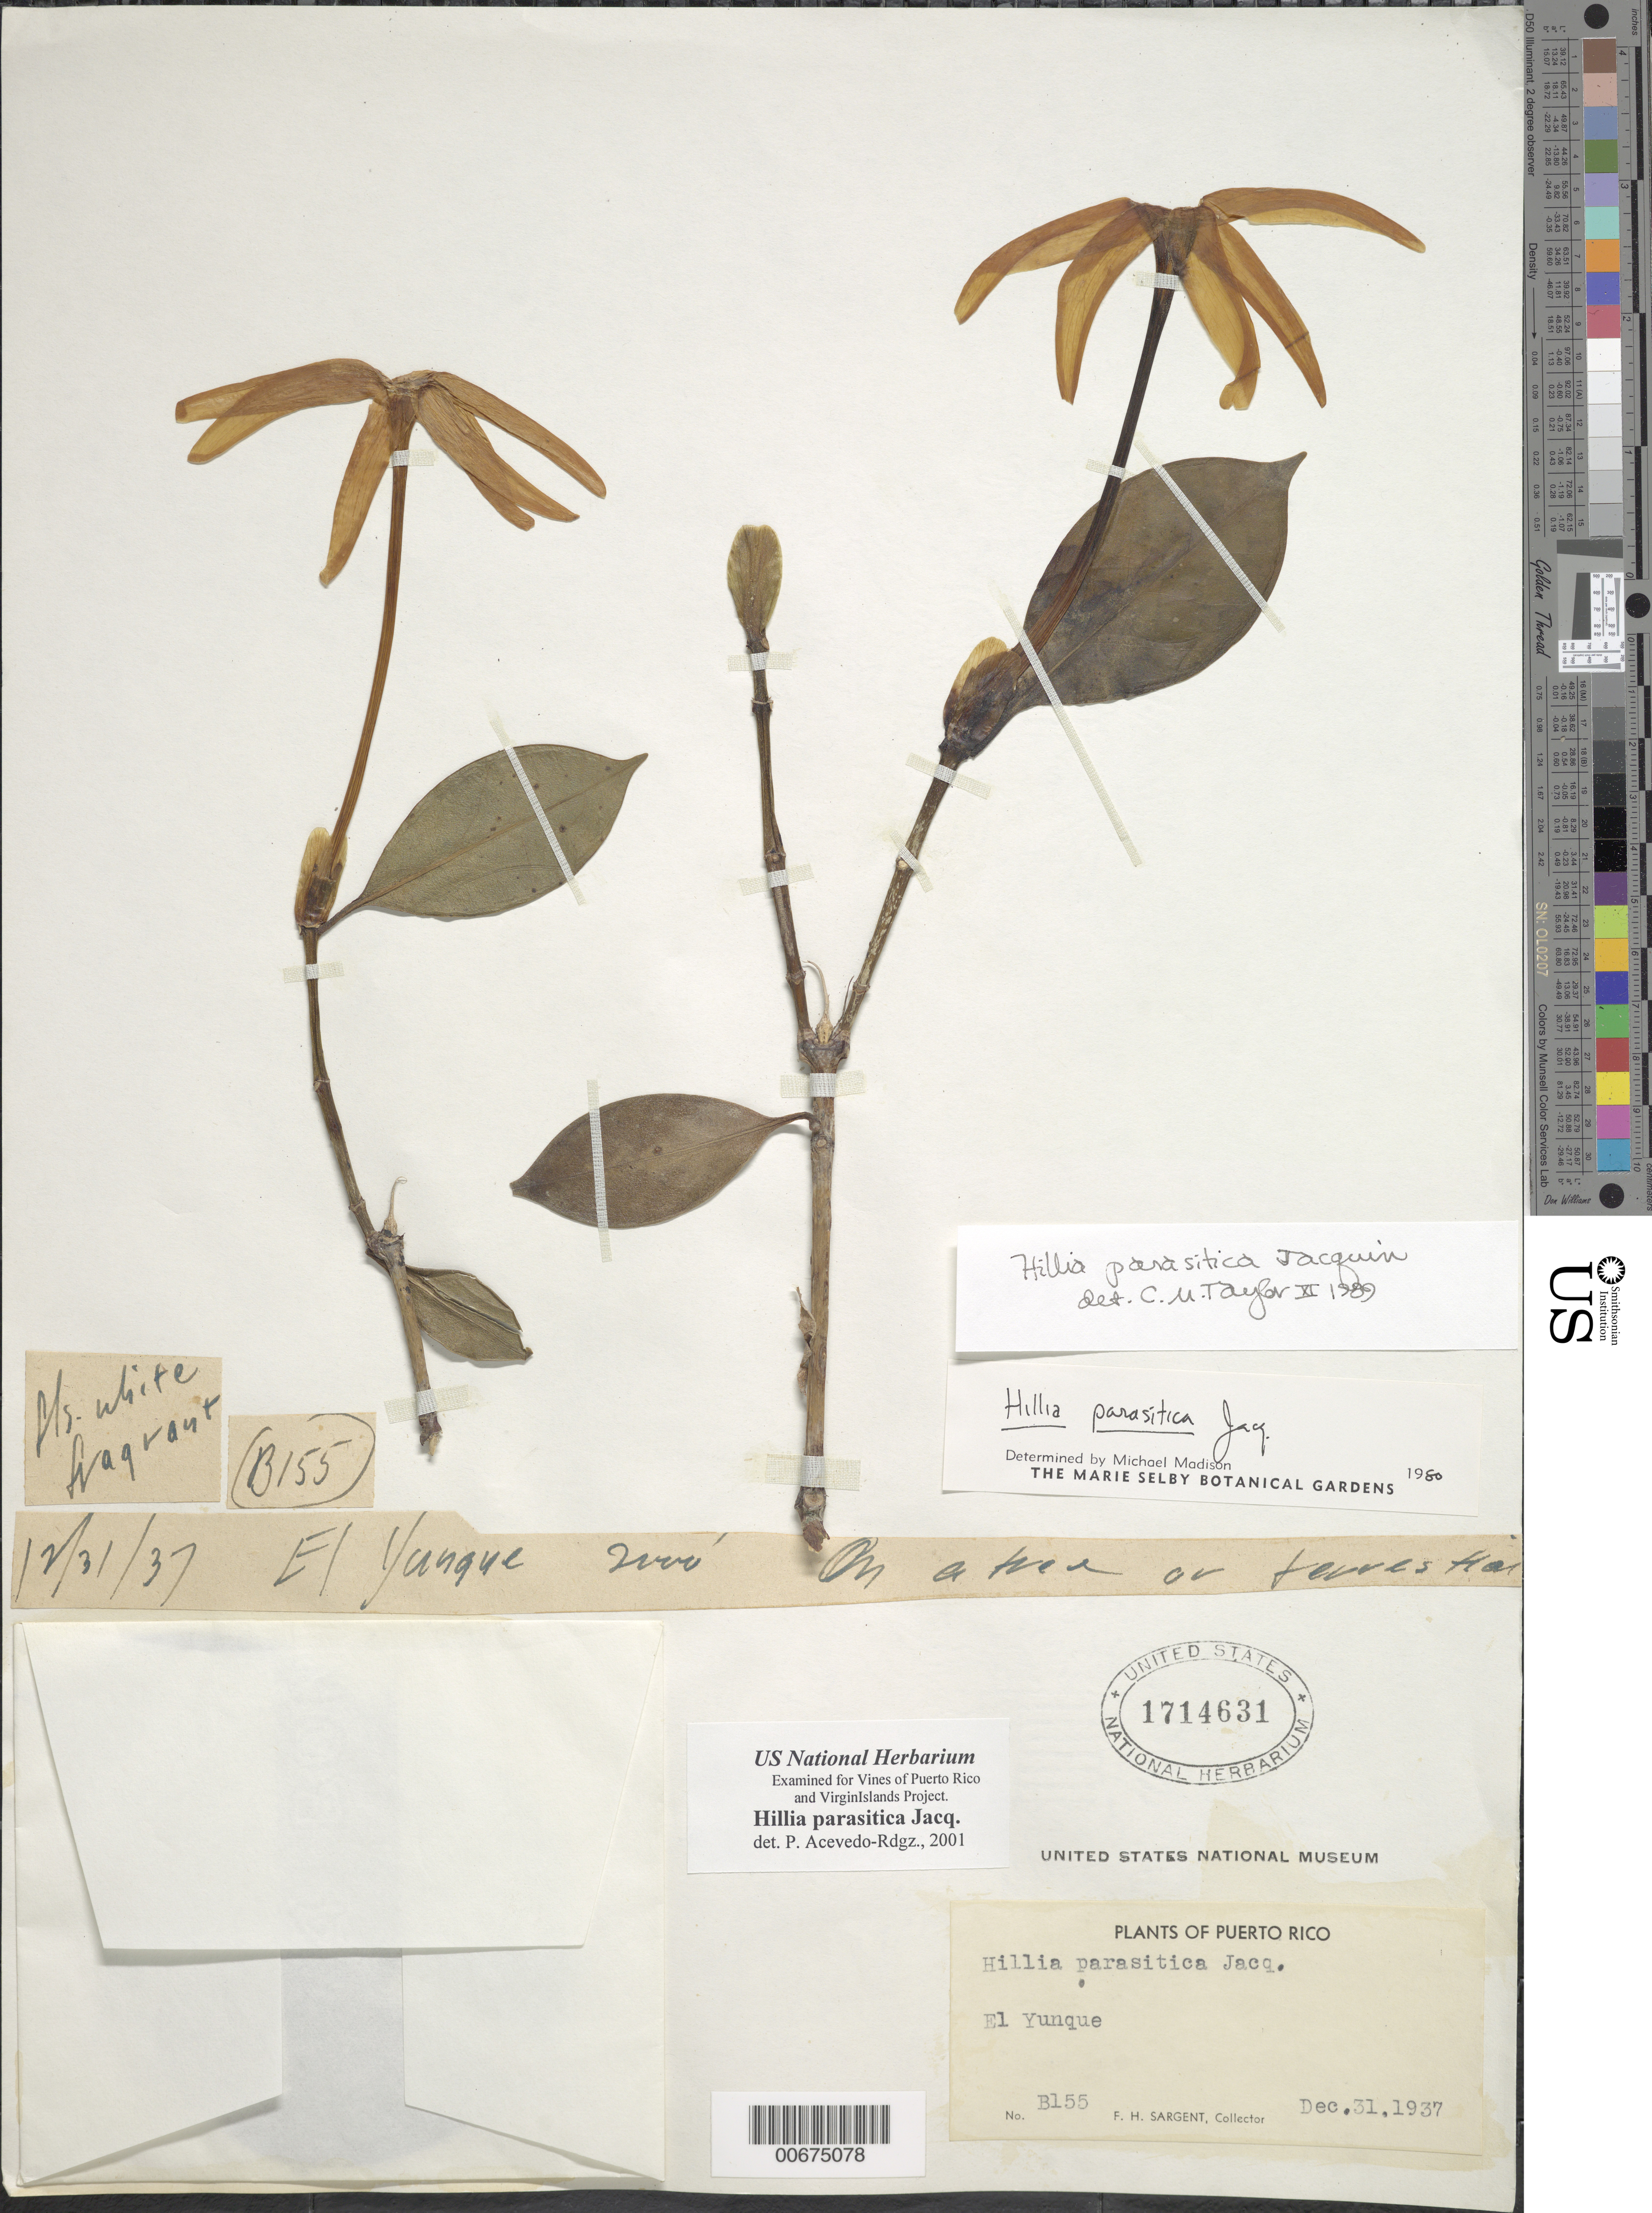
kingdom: Plantae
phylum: Tracheophyta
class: Magnoliopsida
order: Gentianales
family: Rubiaceae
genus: Hillia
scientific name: Hillia parasitica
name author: Jacq.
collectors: F. H. Sargent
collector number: B155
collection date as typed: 31 Dec 1937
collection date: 1937-12-31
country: Puerto Rico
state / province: Río Grande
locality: El Yunque.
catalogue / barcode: US 1714631